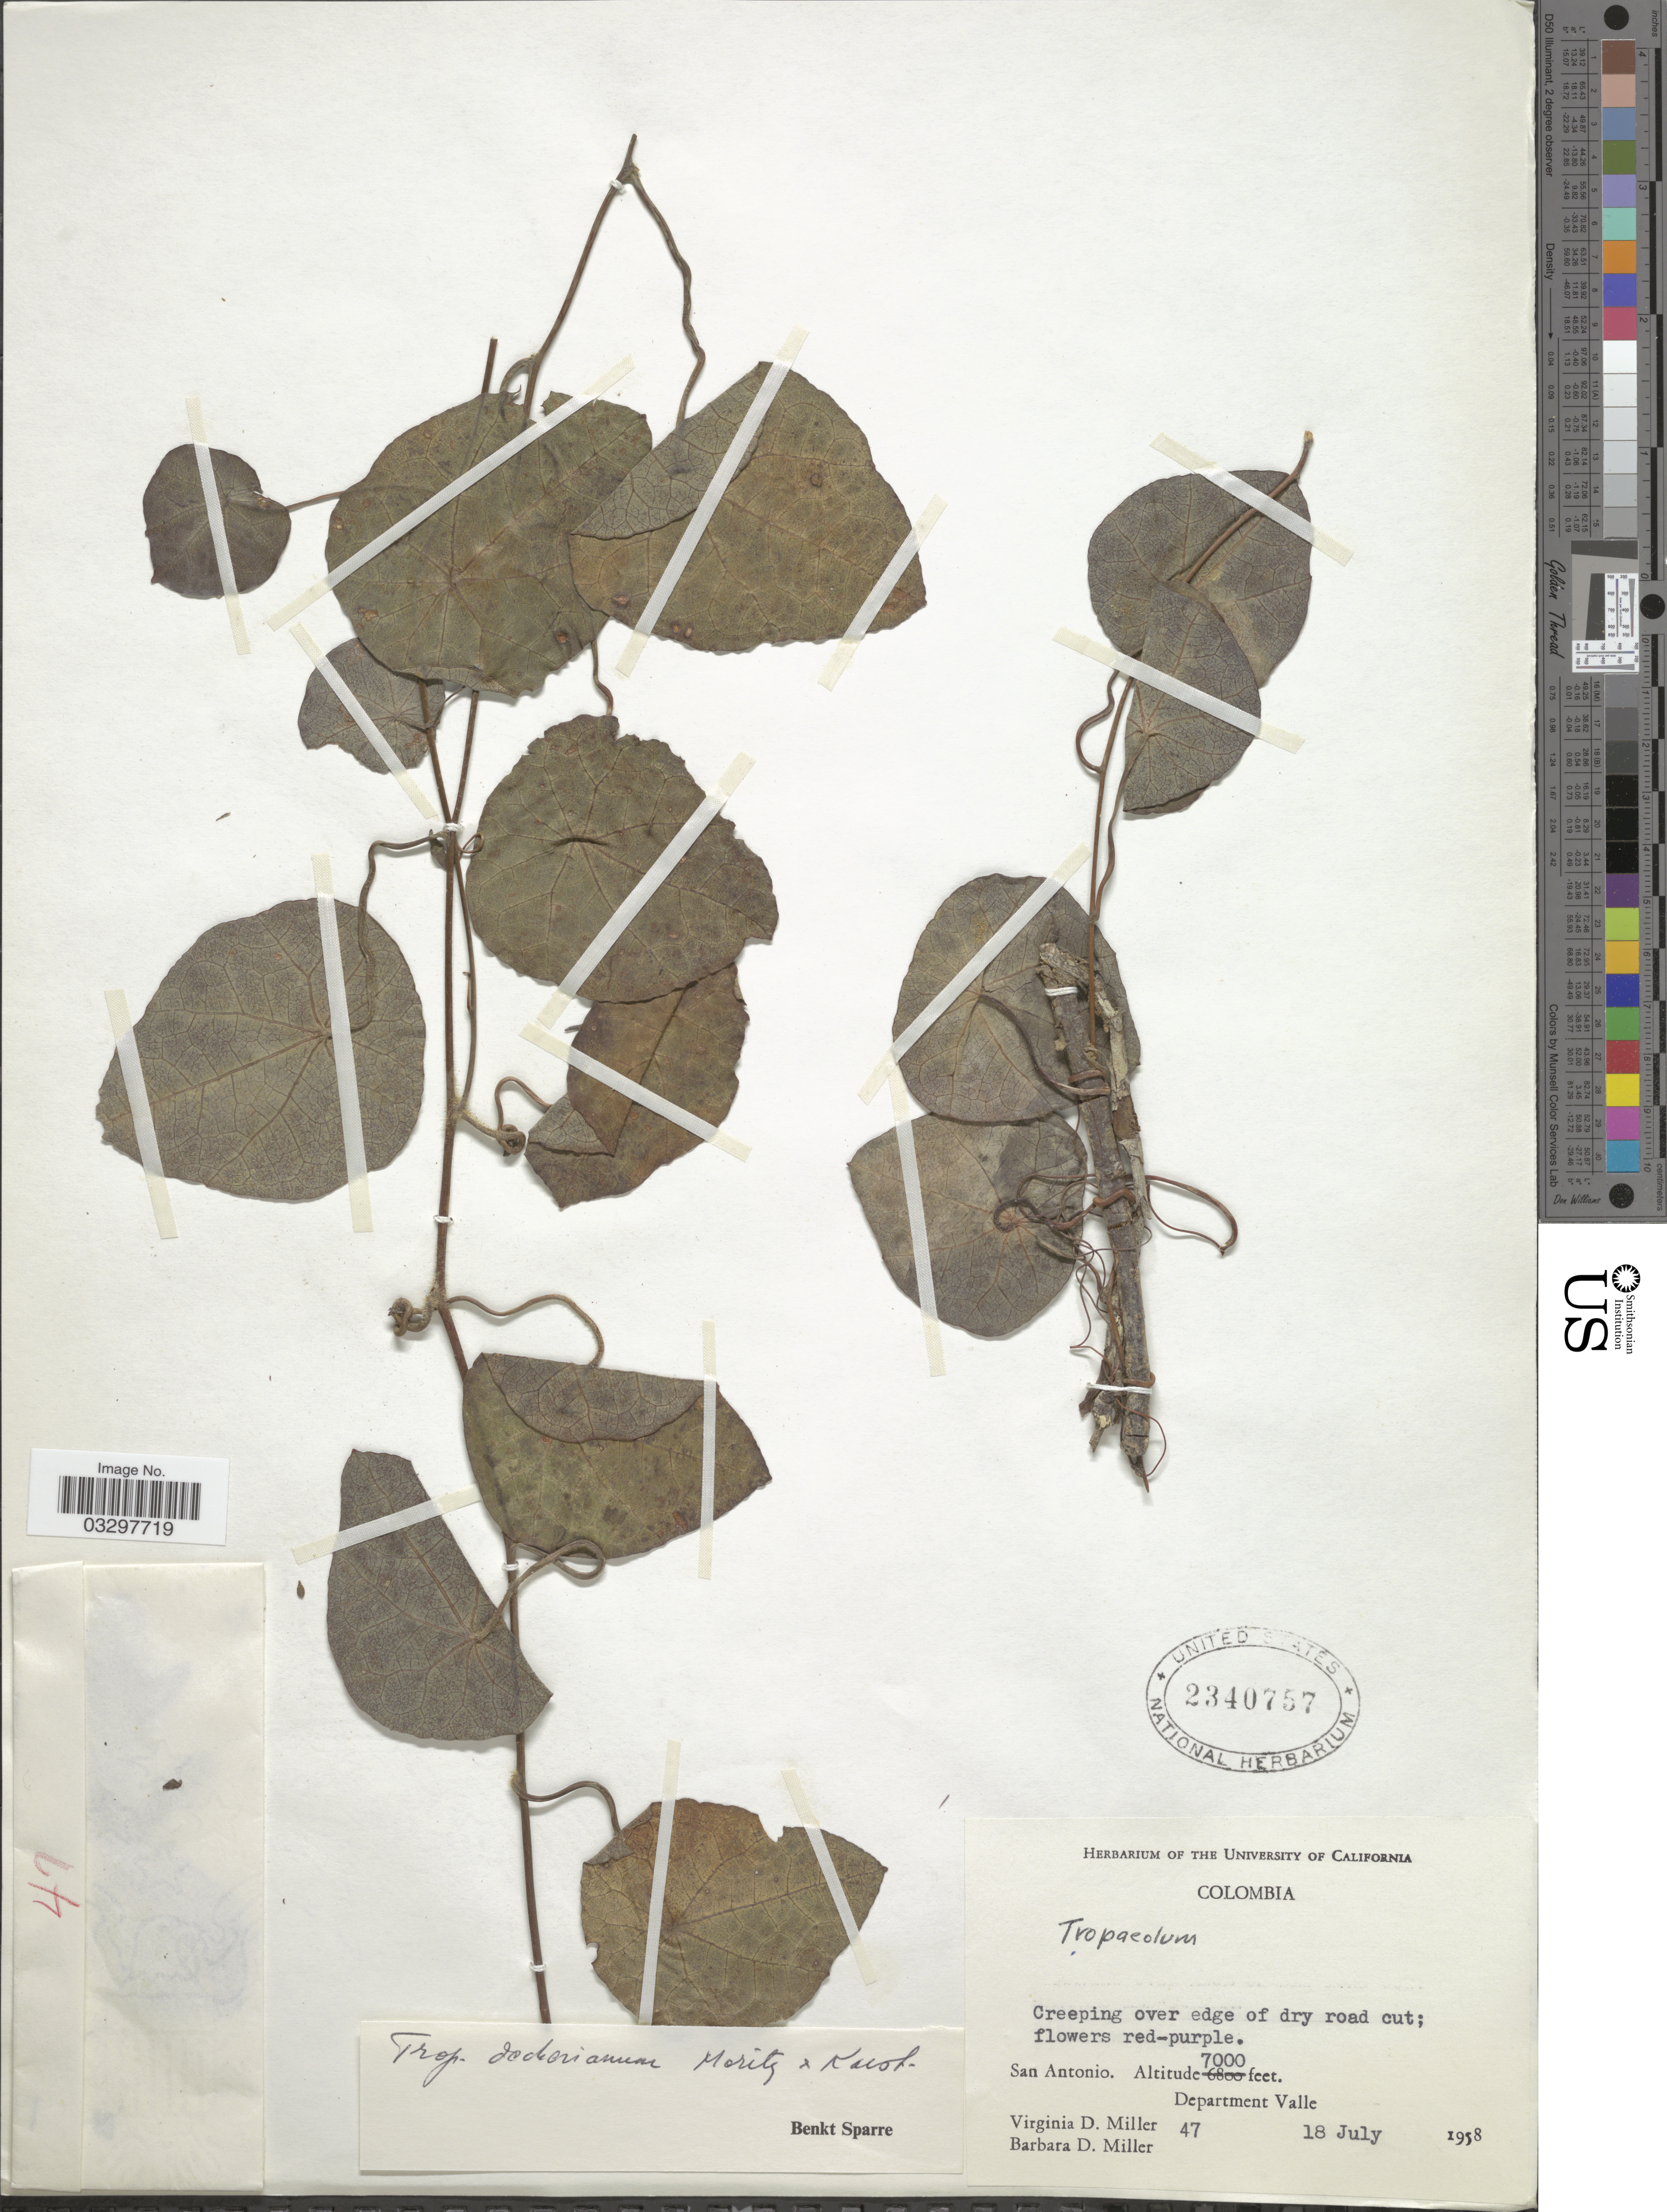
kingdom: Plantae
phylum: Tracheophyta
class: Magnoliopsida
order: Brassicales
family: Tropaeolaceae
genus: Tropaeolum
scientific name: Tropaeolum deckerianum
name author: Moritz & H. Karst.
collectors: V. D. Miller & B. D. Miller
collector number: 47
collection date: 1958-07-18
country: Colombia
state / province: Valle del Cauca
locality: San Antonio. Department Valle.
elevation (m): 2134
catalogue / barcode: US 2340757